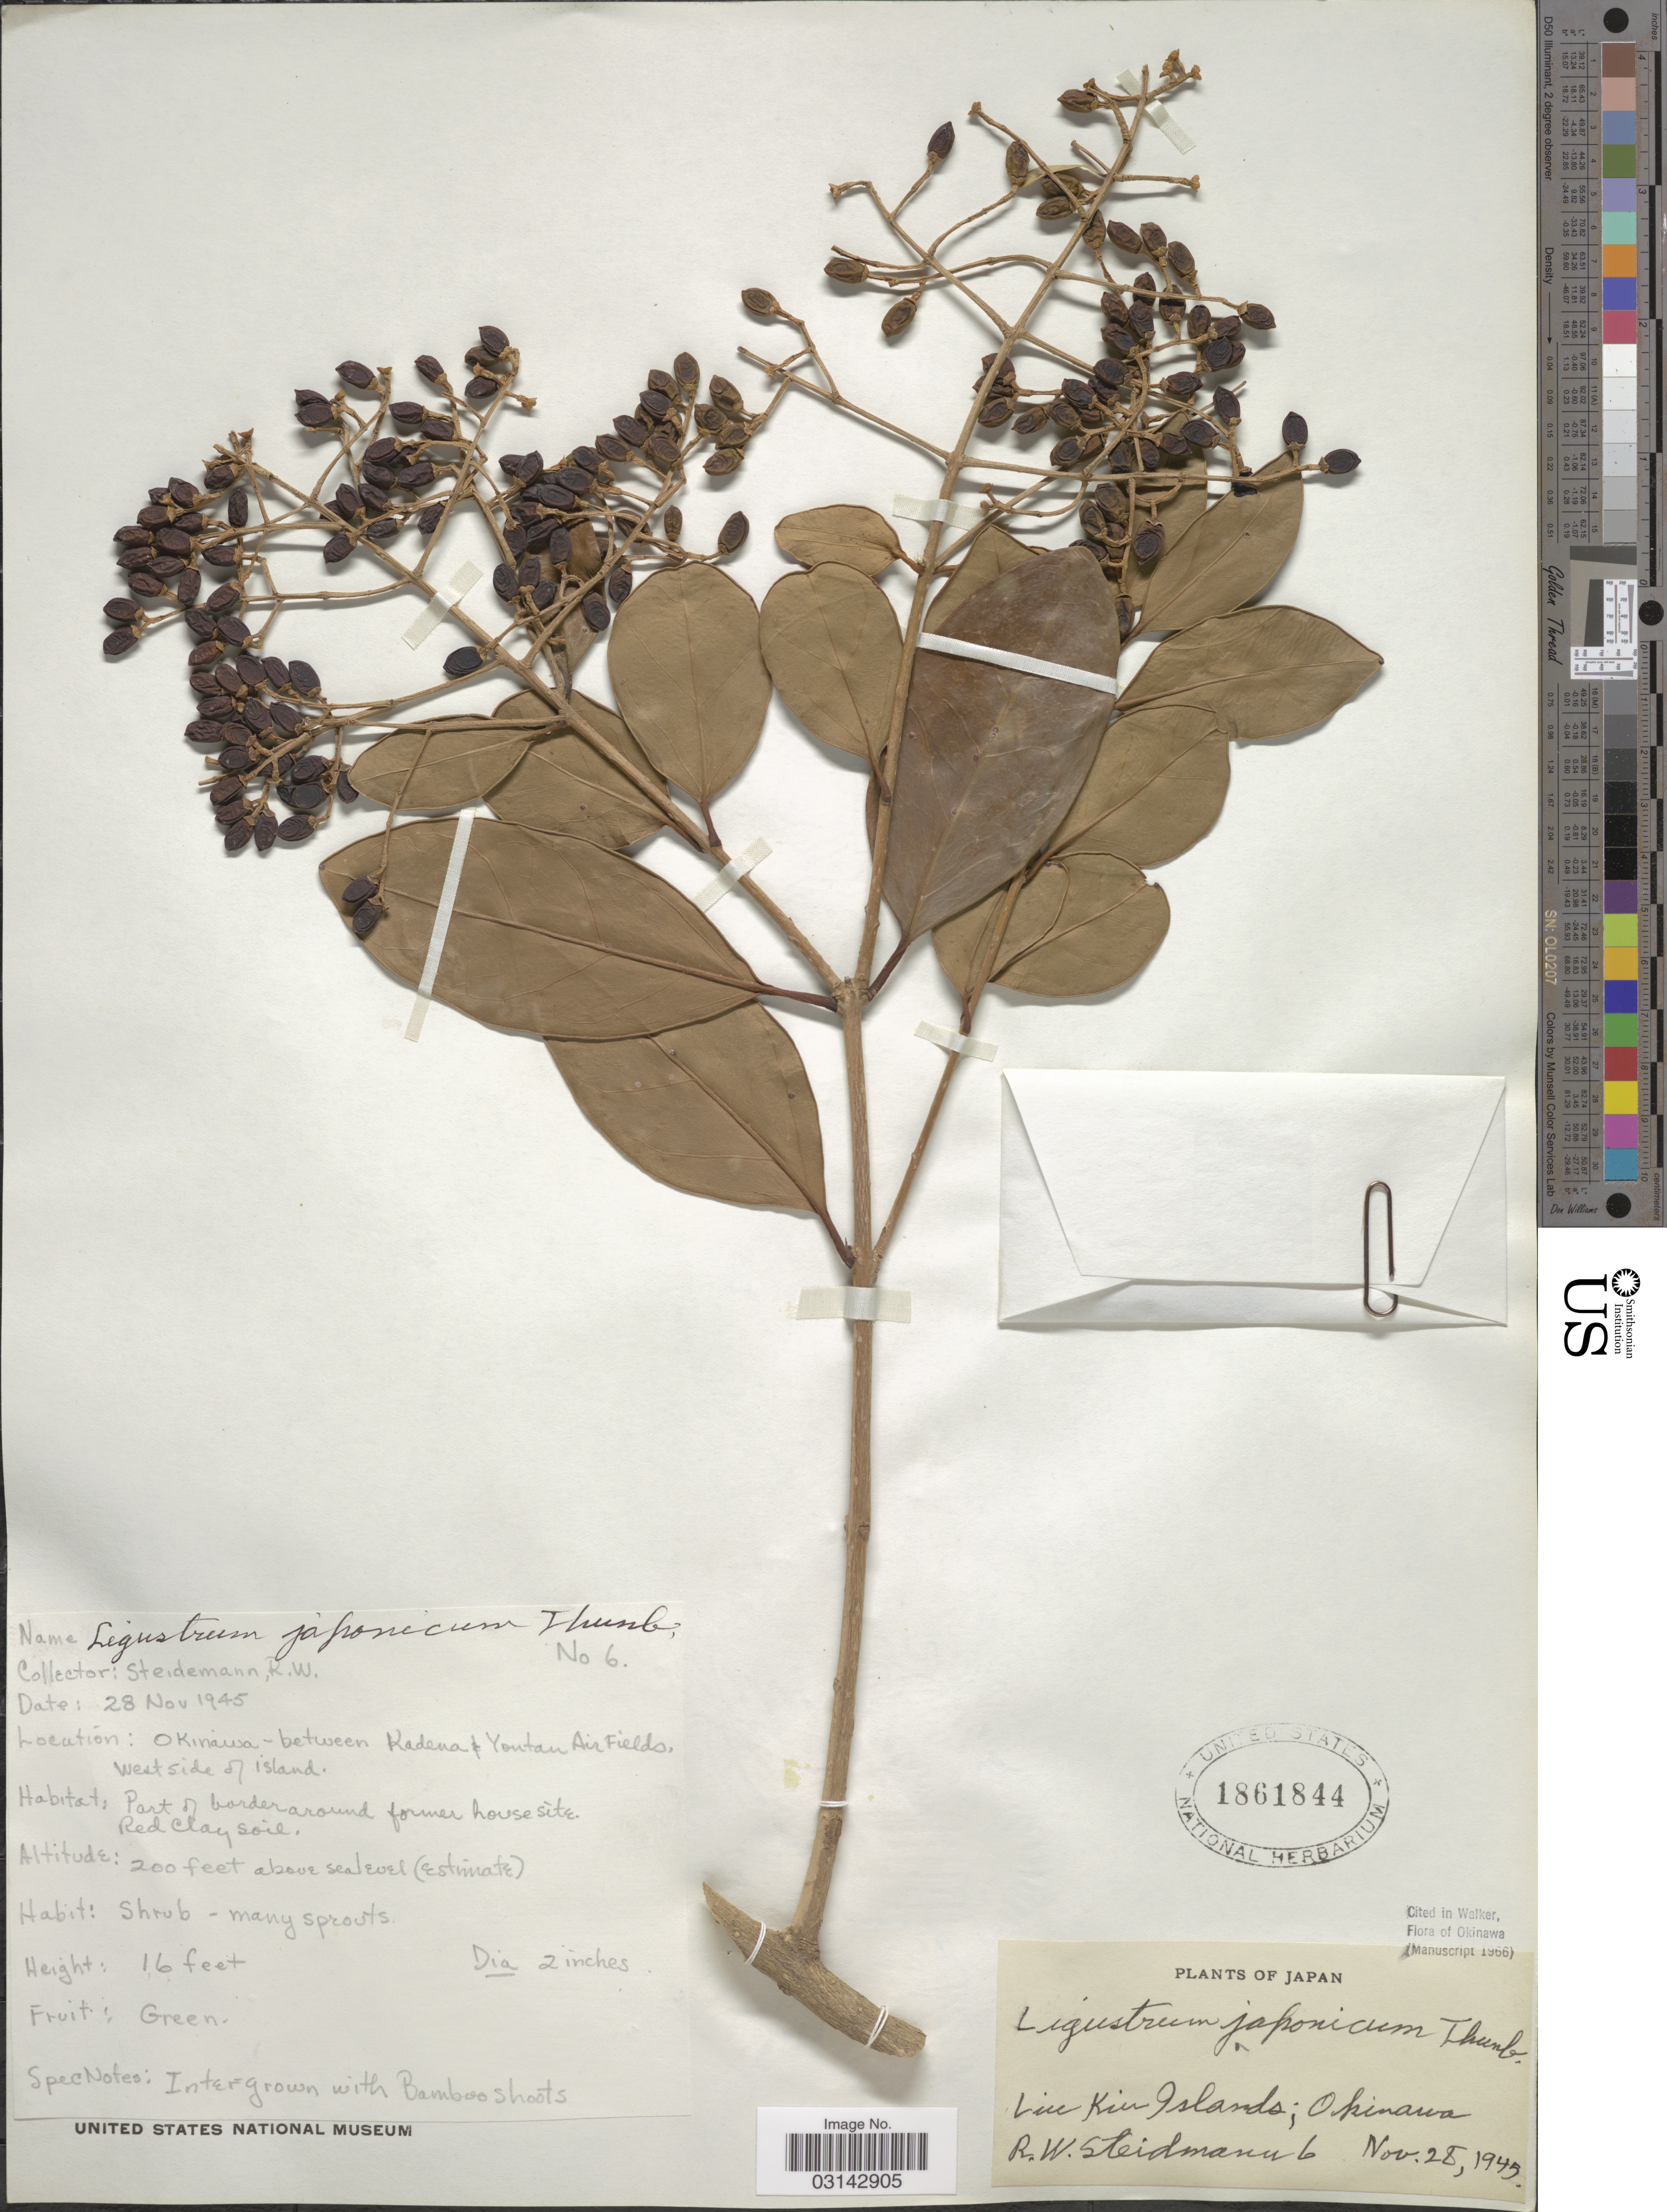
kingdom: Plantae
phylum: Tracheophyta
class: Magnoliopsida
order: Lamiales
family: Oleaceae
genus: Ligustrum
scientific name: Ligustrum japonicum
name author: Thunb.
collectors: R. Steidemann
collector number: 6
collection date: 1945-11-28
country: Japan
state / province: Okinawa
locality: Between Kadena & Yontan Air Fields, west side of island. Liu Kiu Islands.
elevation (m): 61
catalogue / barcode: US 1861844